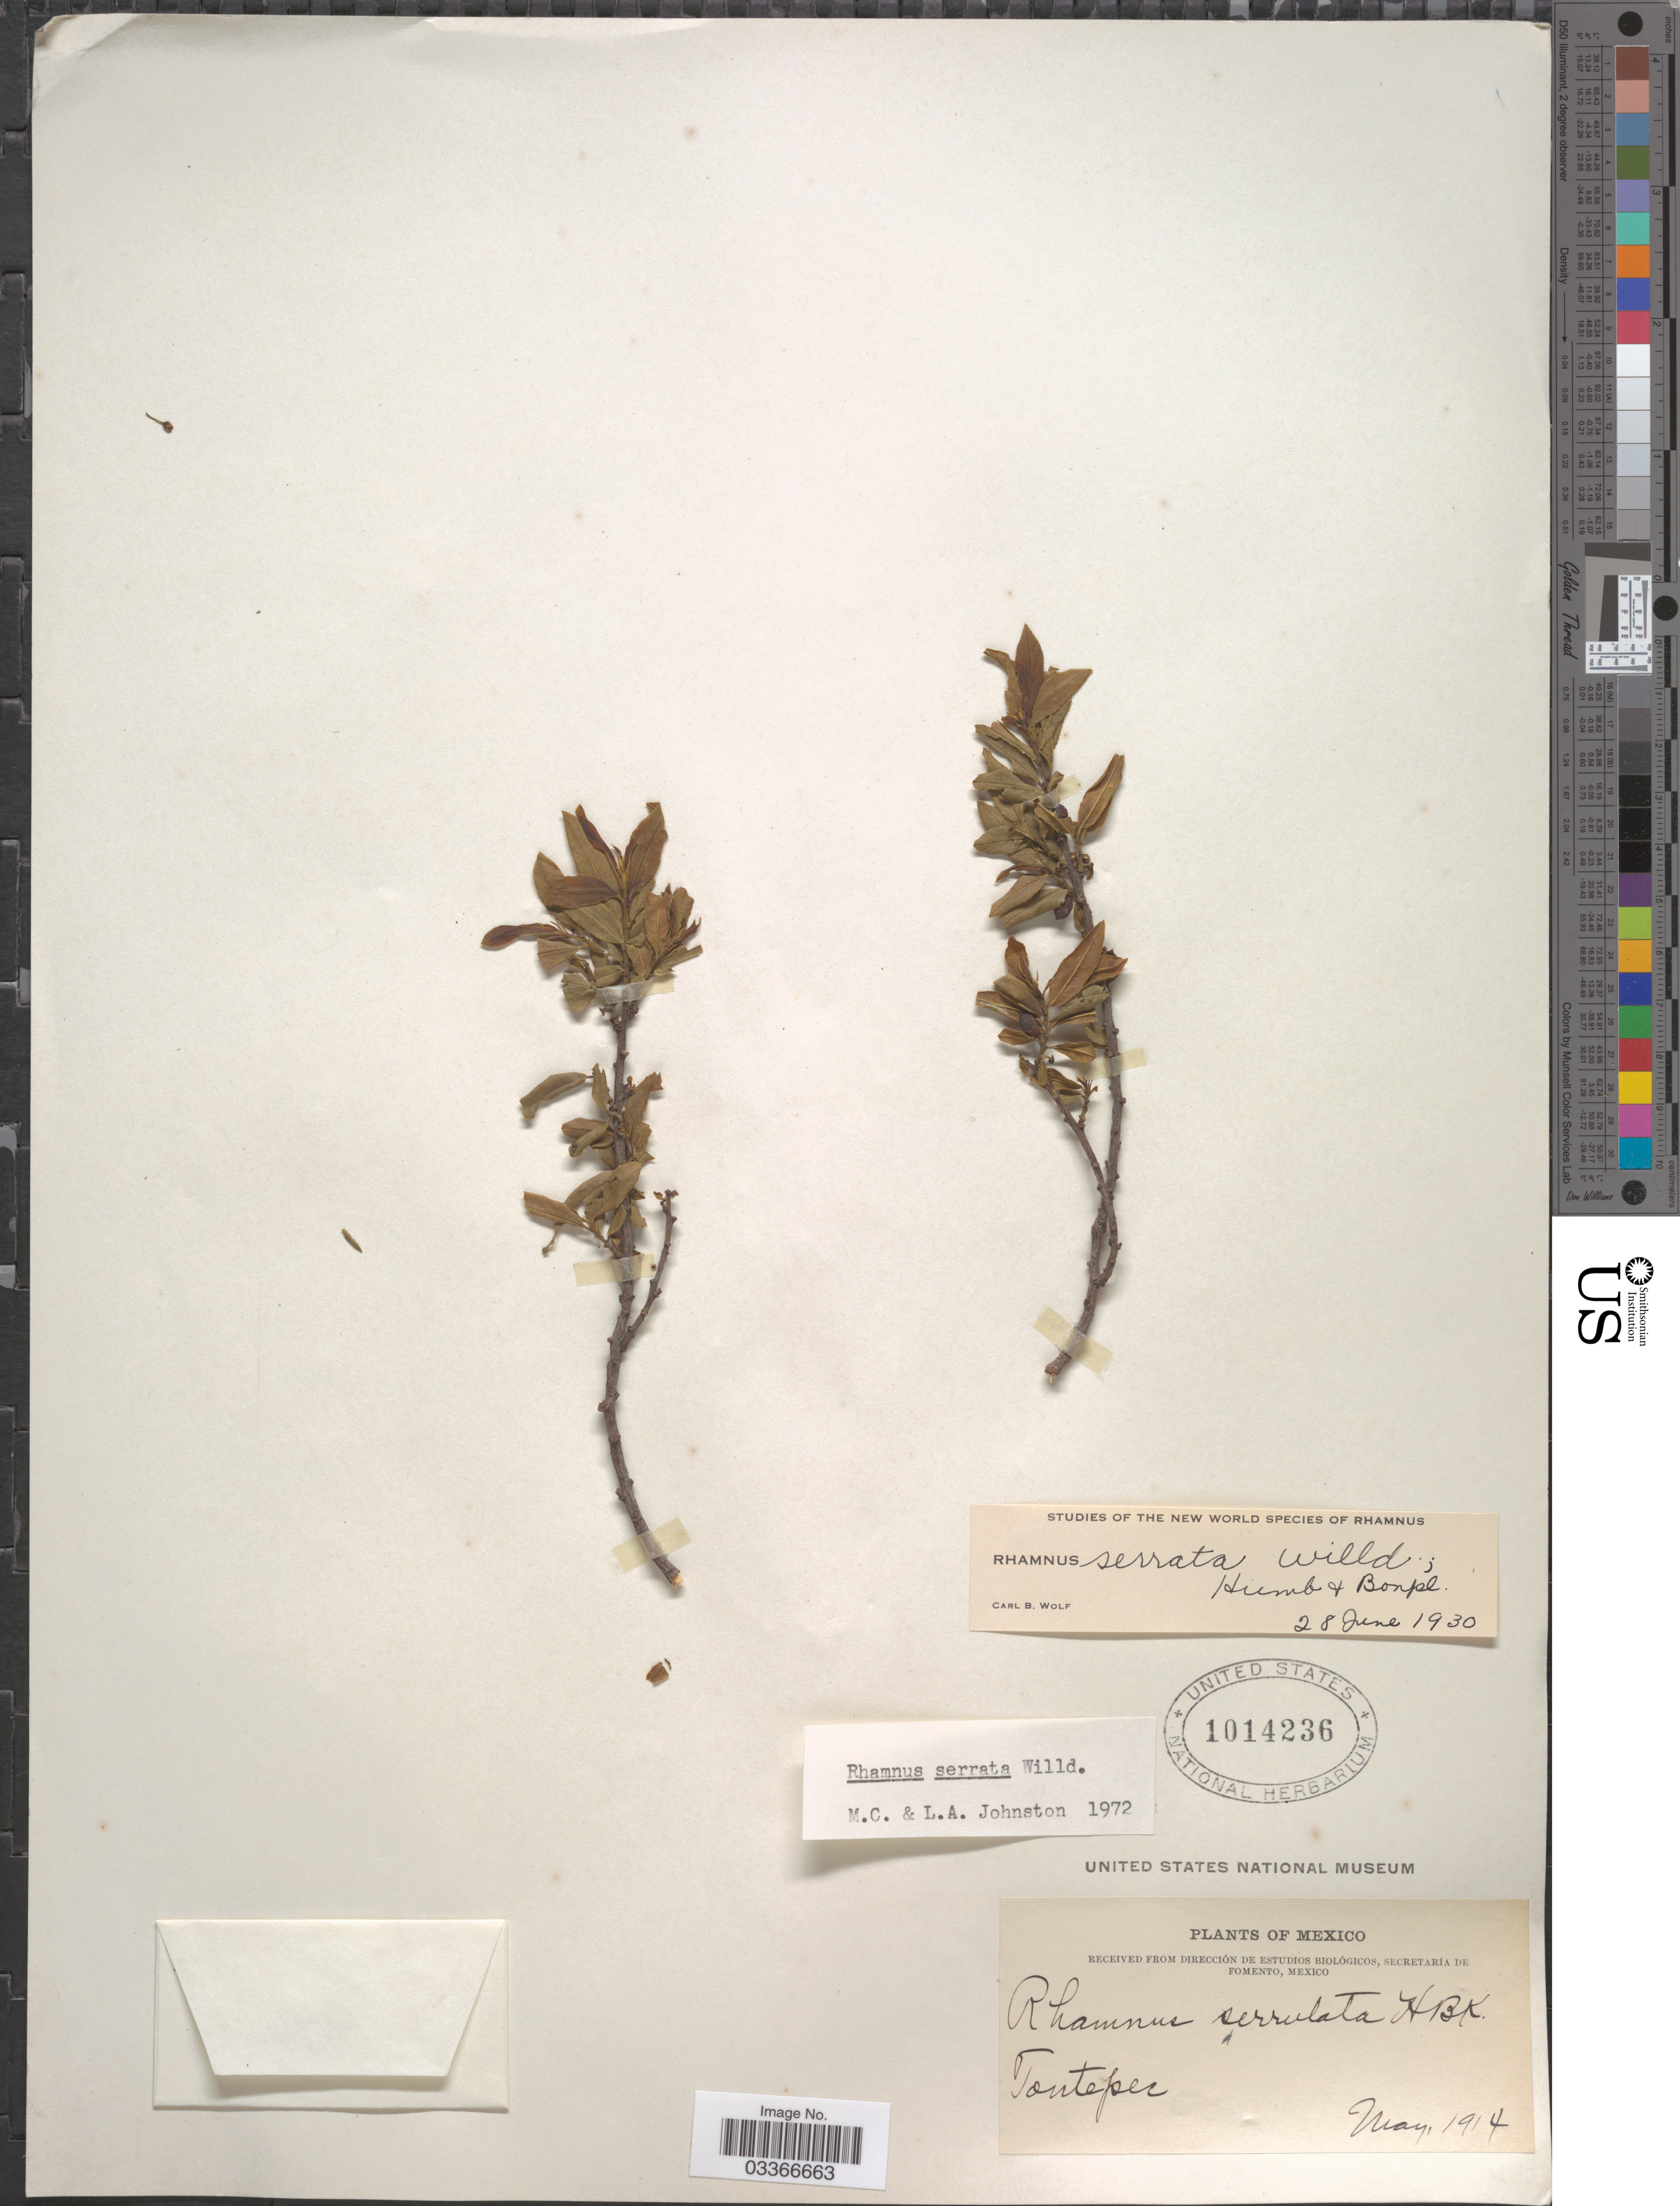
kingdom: Plantae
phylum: Tracheophyta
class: Magnoliopsida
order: Rosales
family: Rhamnaceae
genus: Rhamnus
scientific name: Rhamnus serrata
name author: Humb. & Bonpl. ex Willd.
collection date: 1914-05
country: Mexico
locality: Tontepec.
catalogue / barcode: US 1014236